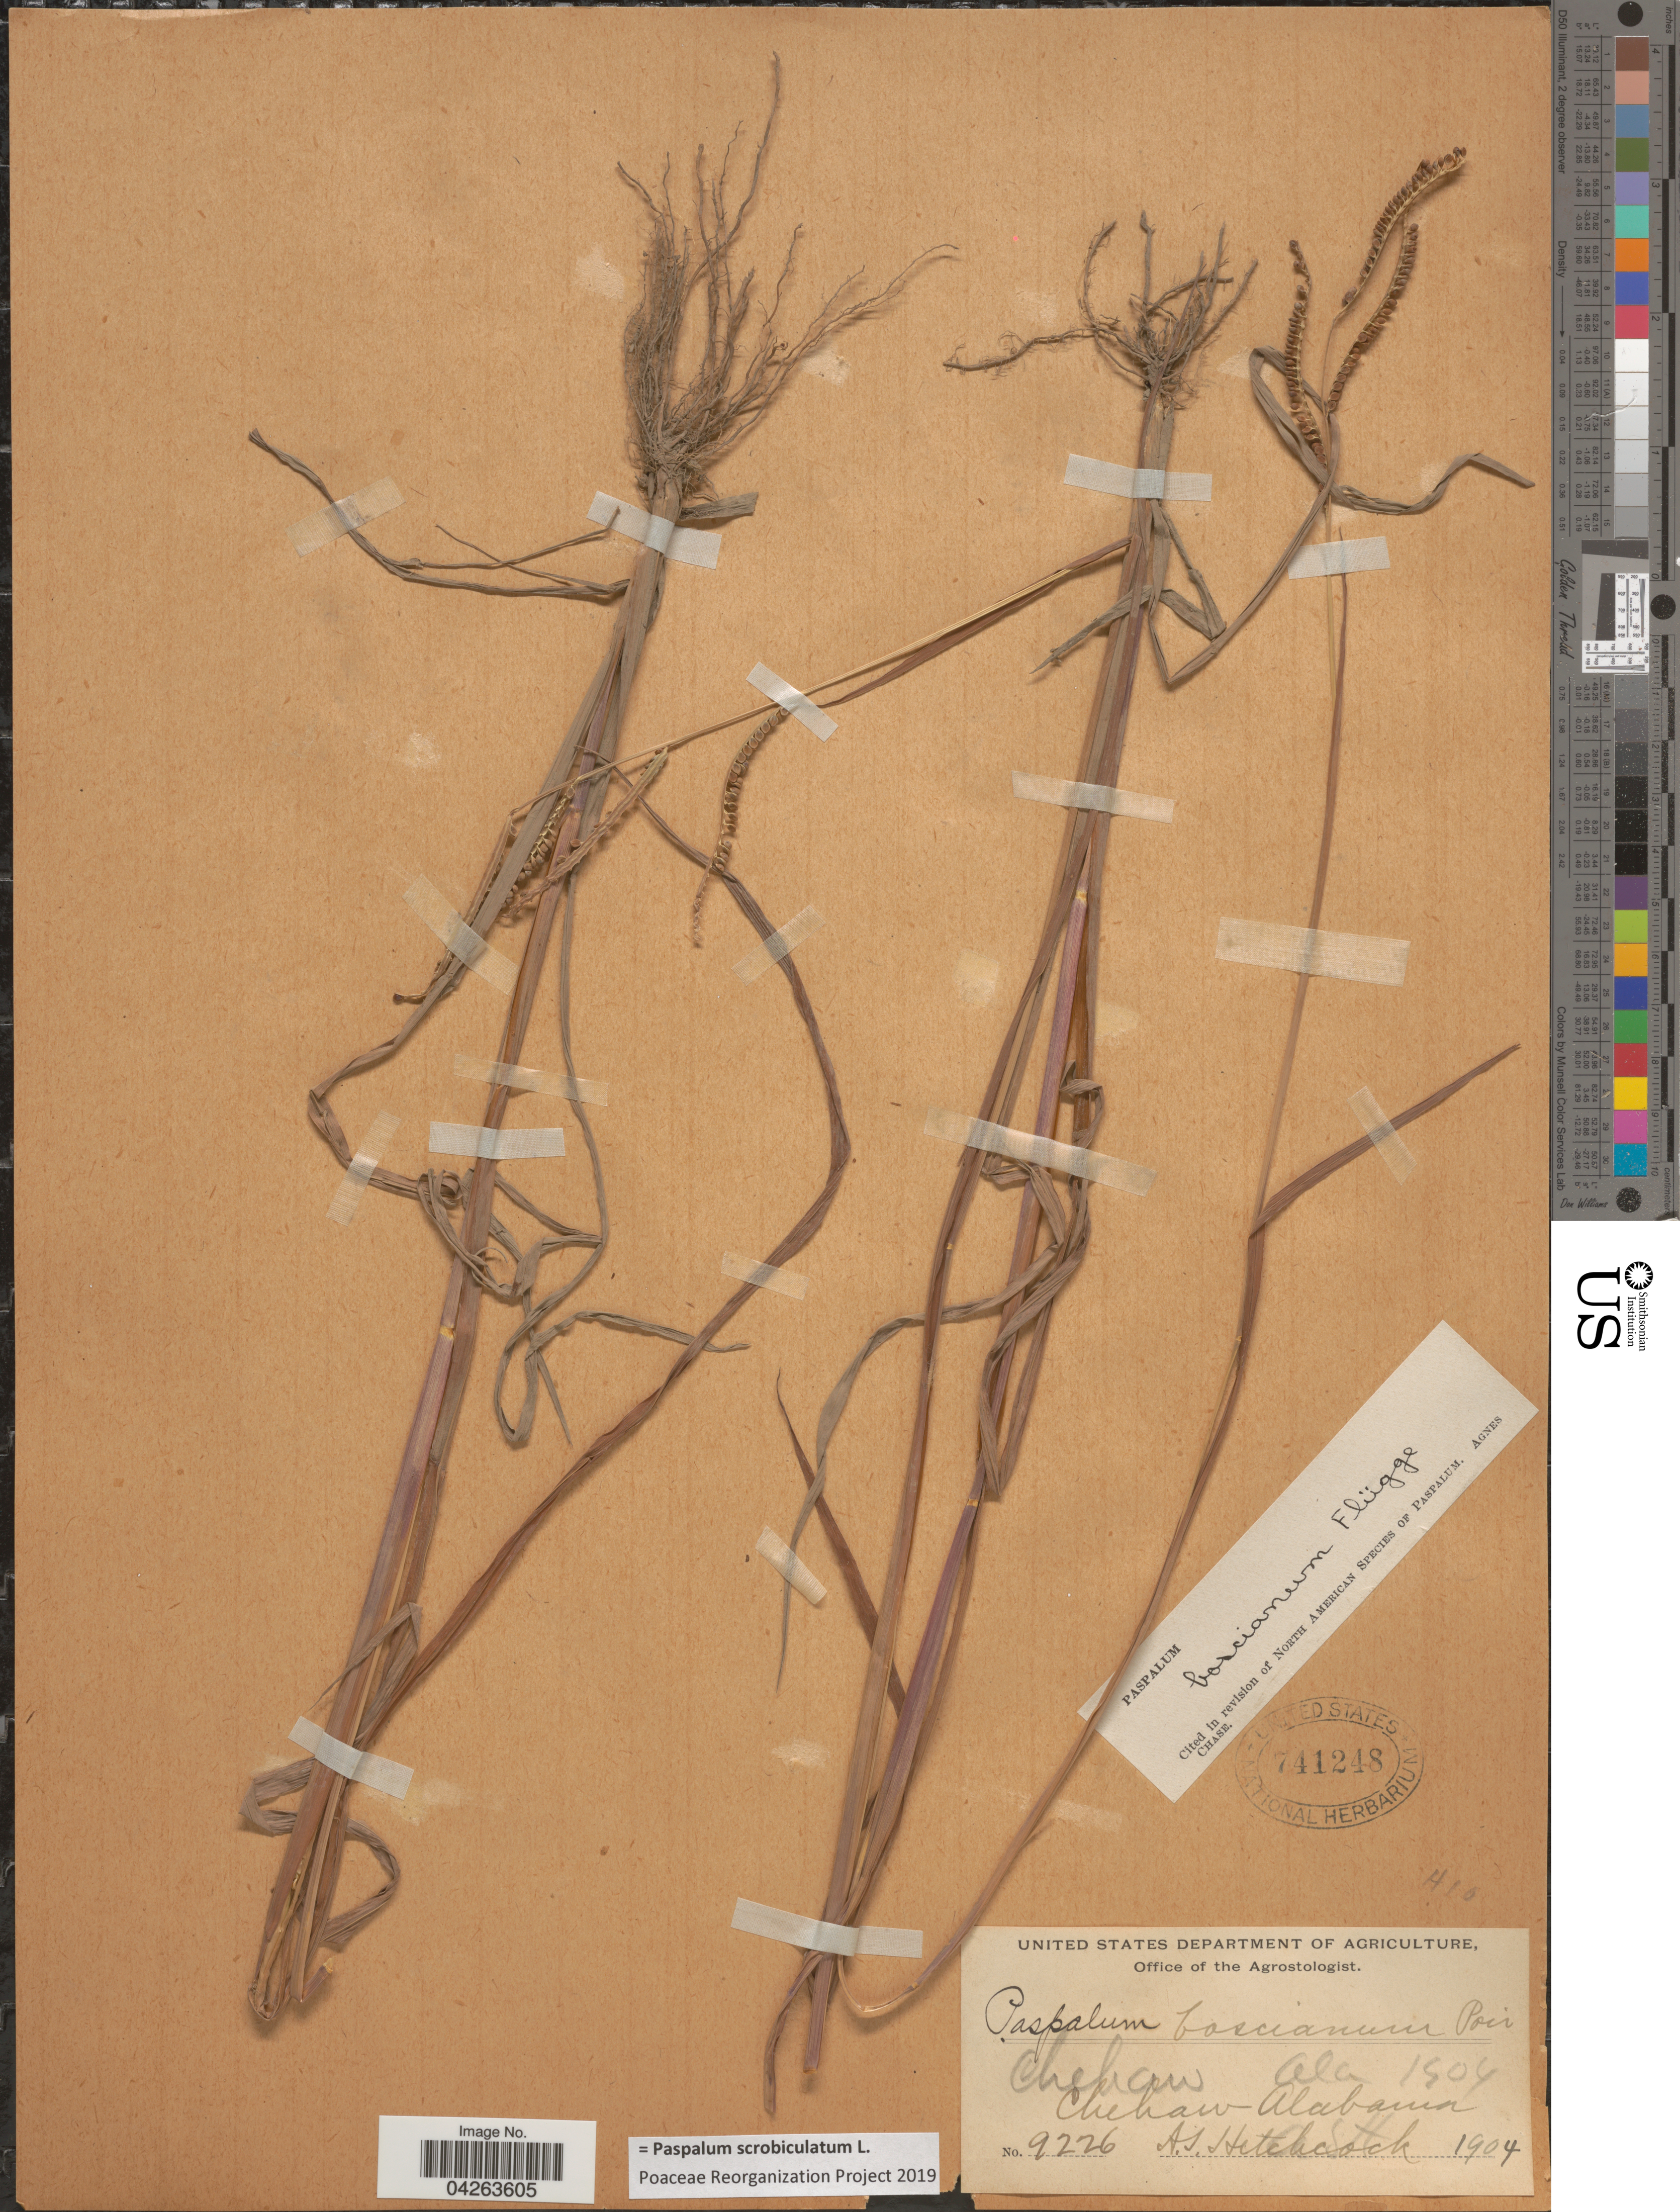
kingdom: Plantae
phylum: Tracheophyta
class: Liliopsida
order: Poales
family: Poaceae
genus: Paspalum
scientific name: Paspalum scrobiculatum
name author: L.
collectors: A. S. Hitchcock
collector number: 9226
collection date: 1904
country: United States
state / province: Alabama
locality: Chekaw.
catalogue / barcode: US 741248